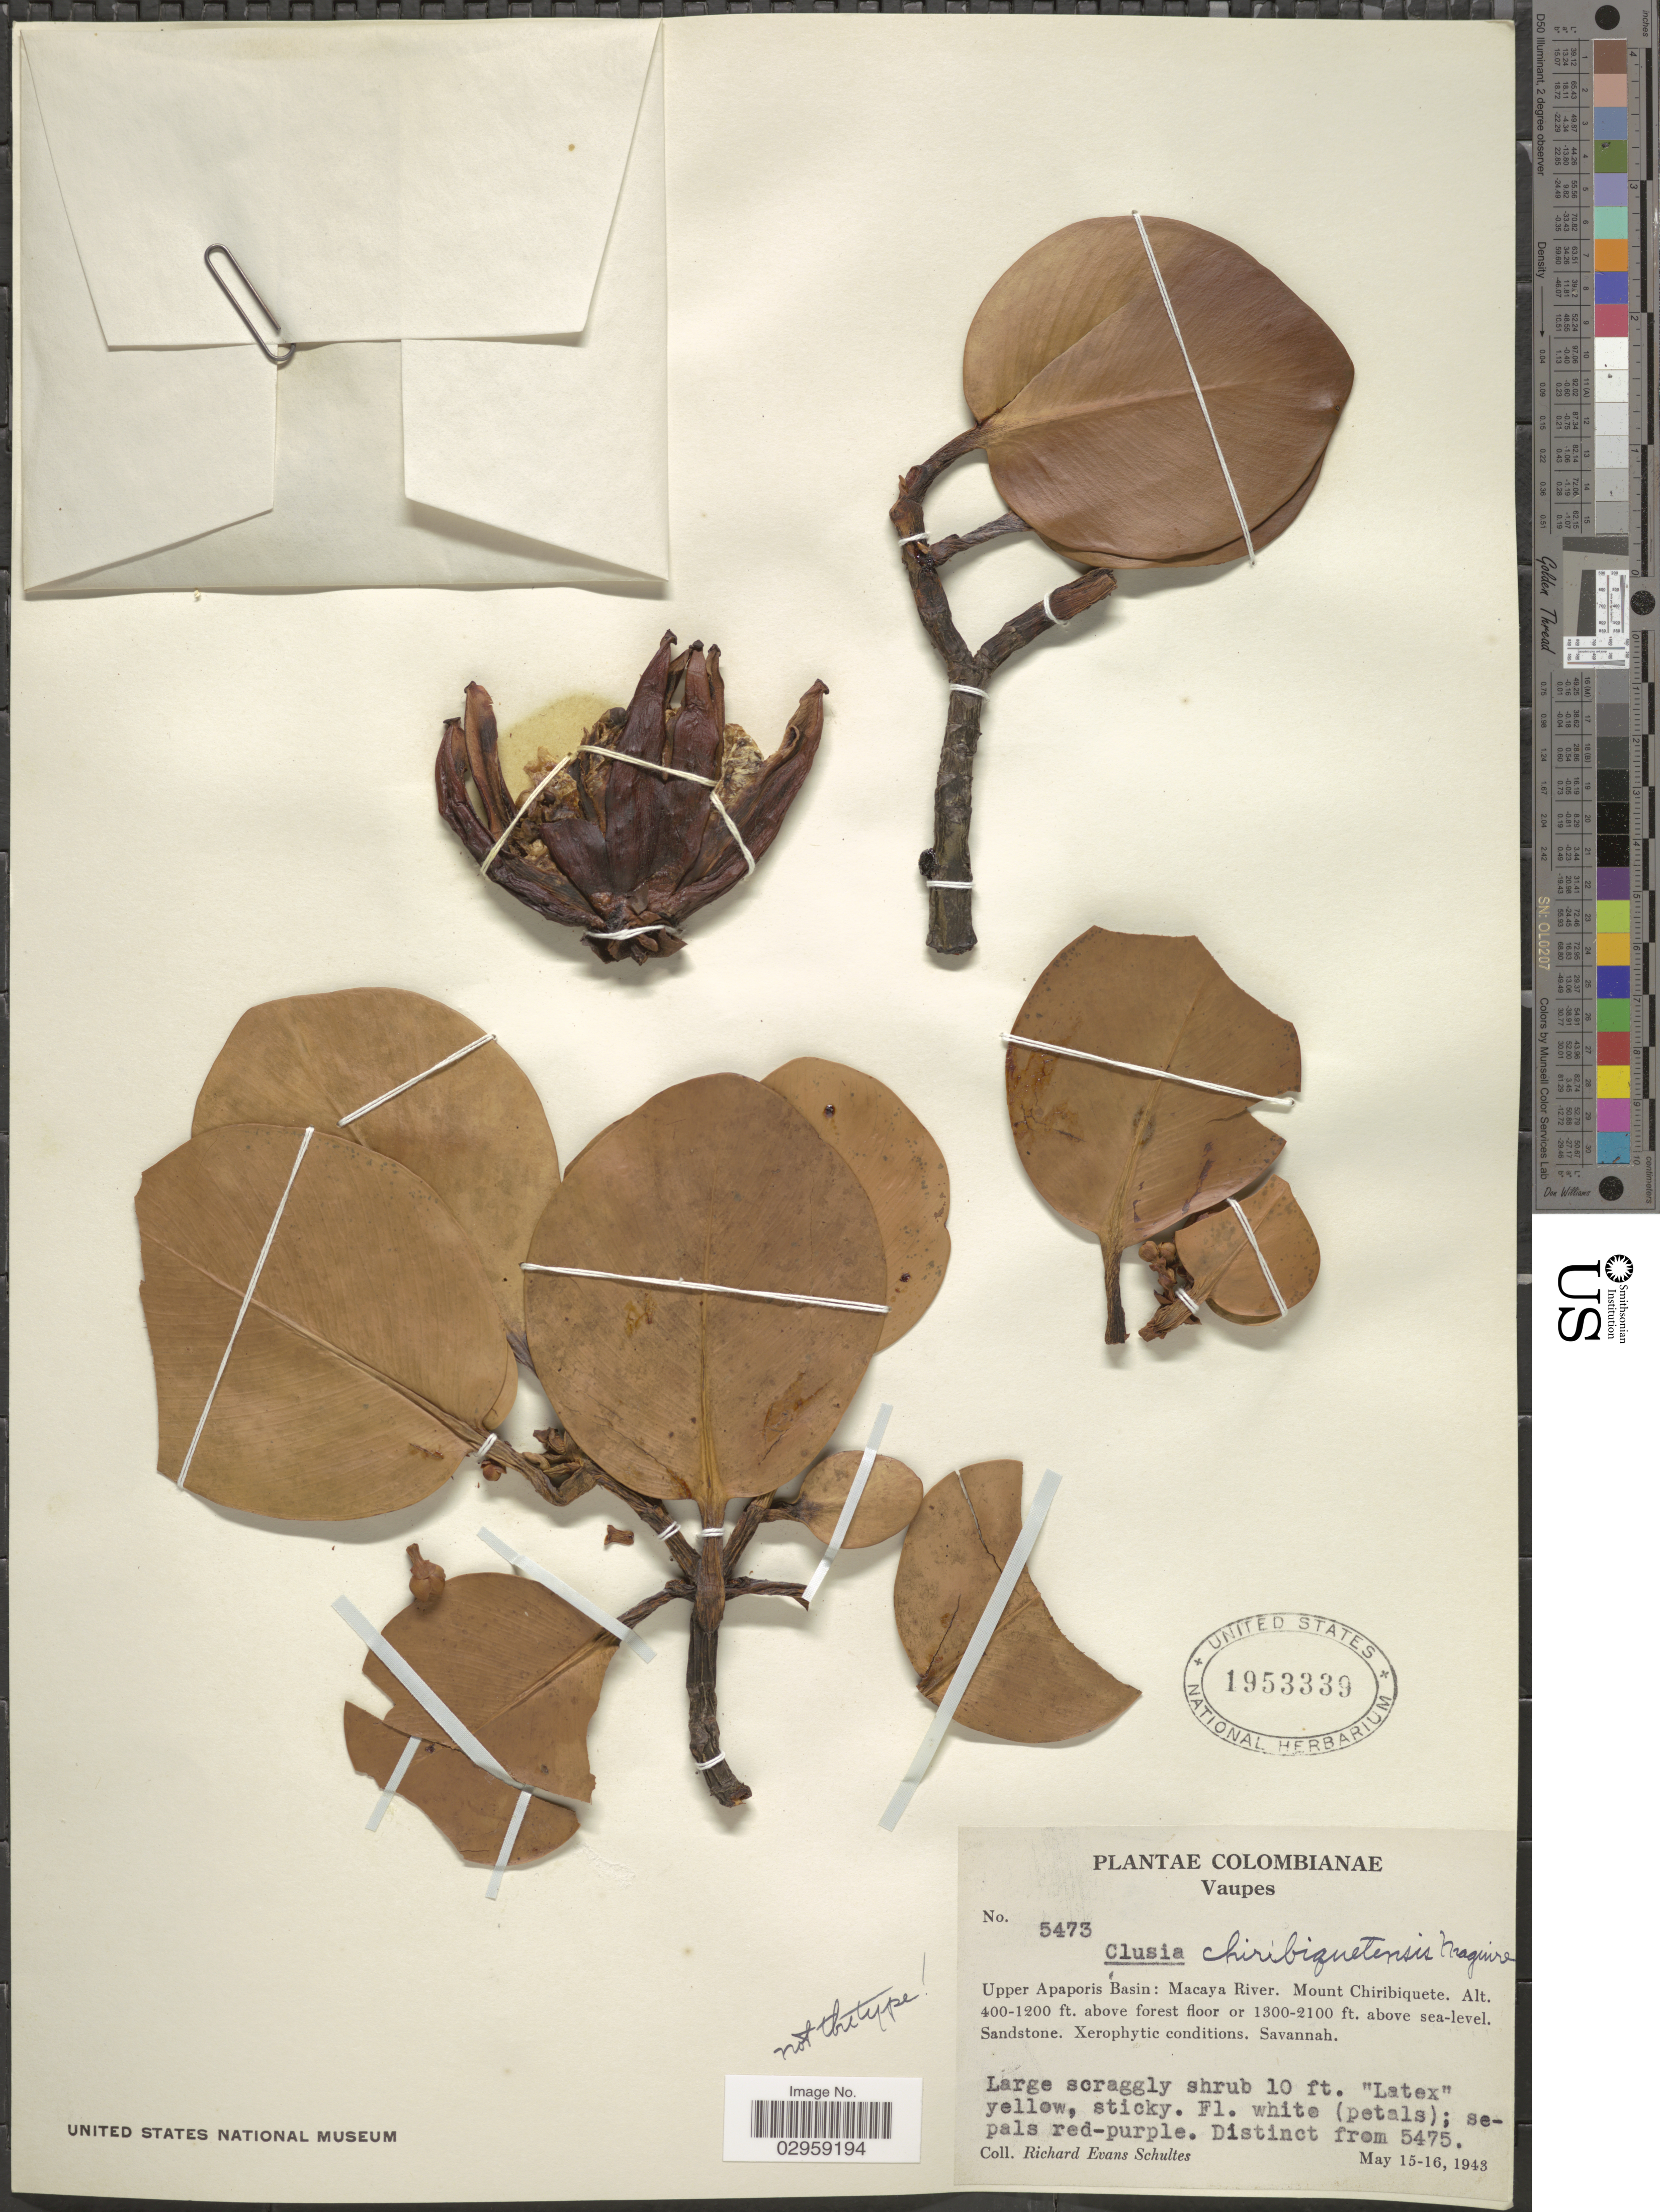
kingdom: Plantae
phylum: Tracheophyta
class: Magnoliopsida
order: Malpighiales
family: Clusiaceae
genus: Clusia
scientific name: Clusia chiribiquetensis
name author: Maguire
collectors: R. E. Schultes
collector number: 5473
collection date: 1943-05-15/1943-05-16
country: Colombia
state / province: Vaupés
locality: Upper Apaporis Basin: Macaya River. Mount Chiribiquete.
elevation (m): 122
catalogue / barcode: US 1953339